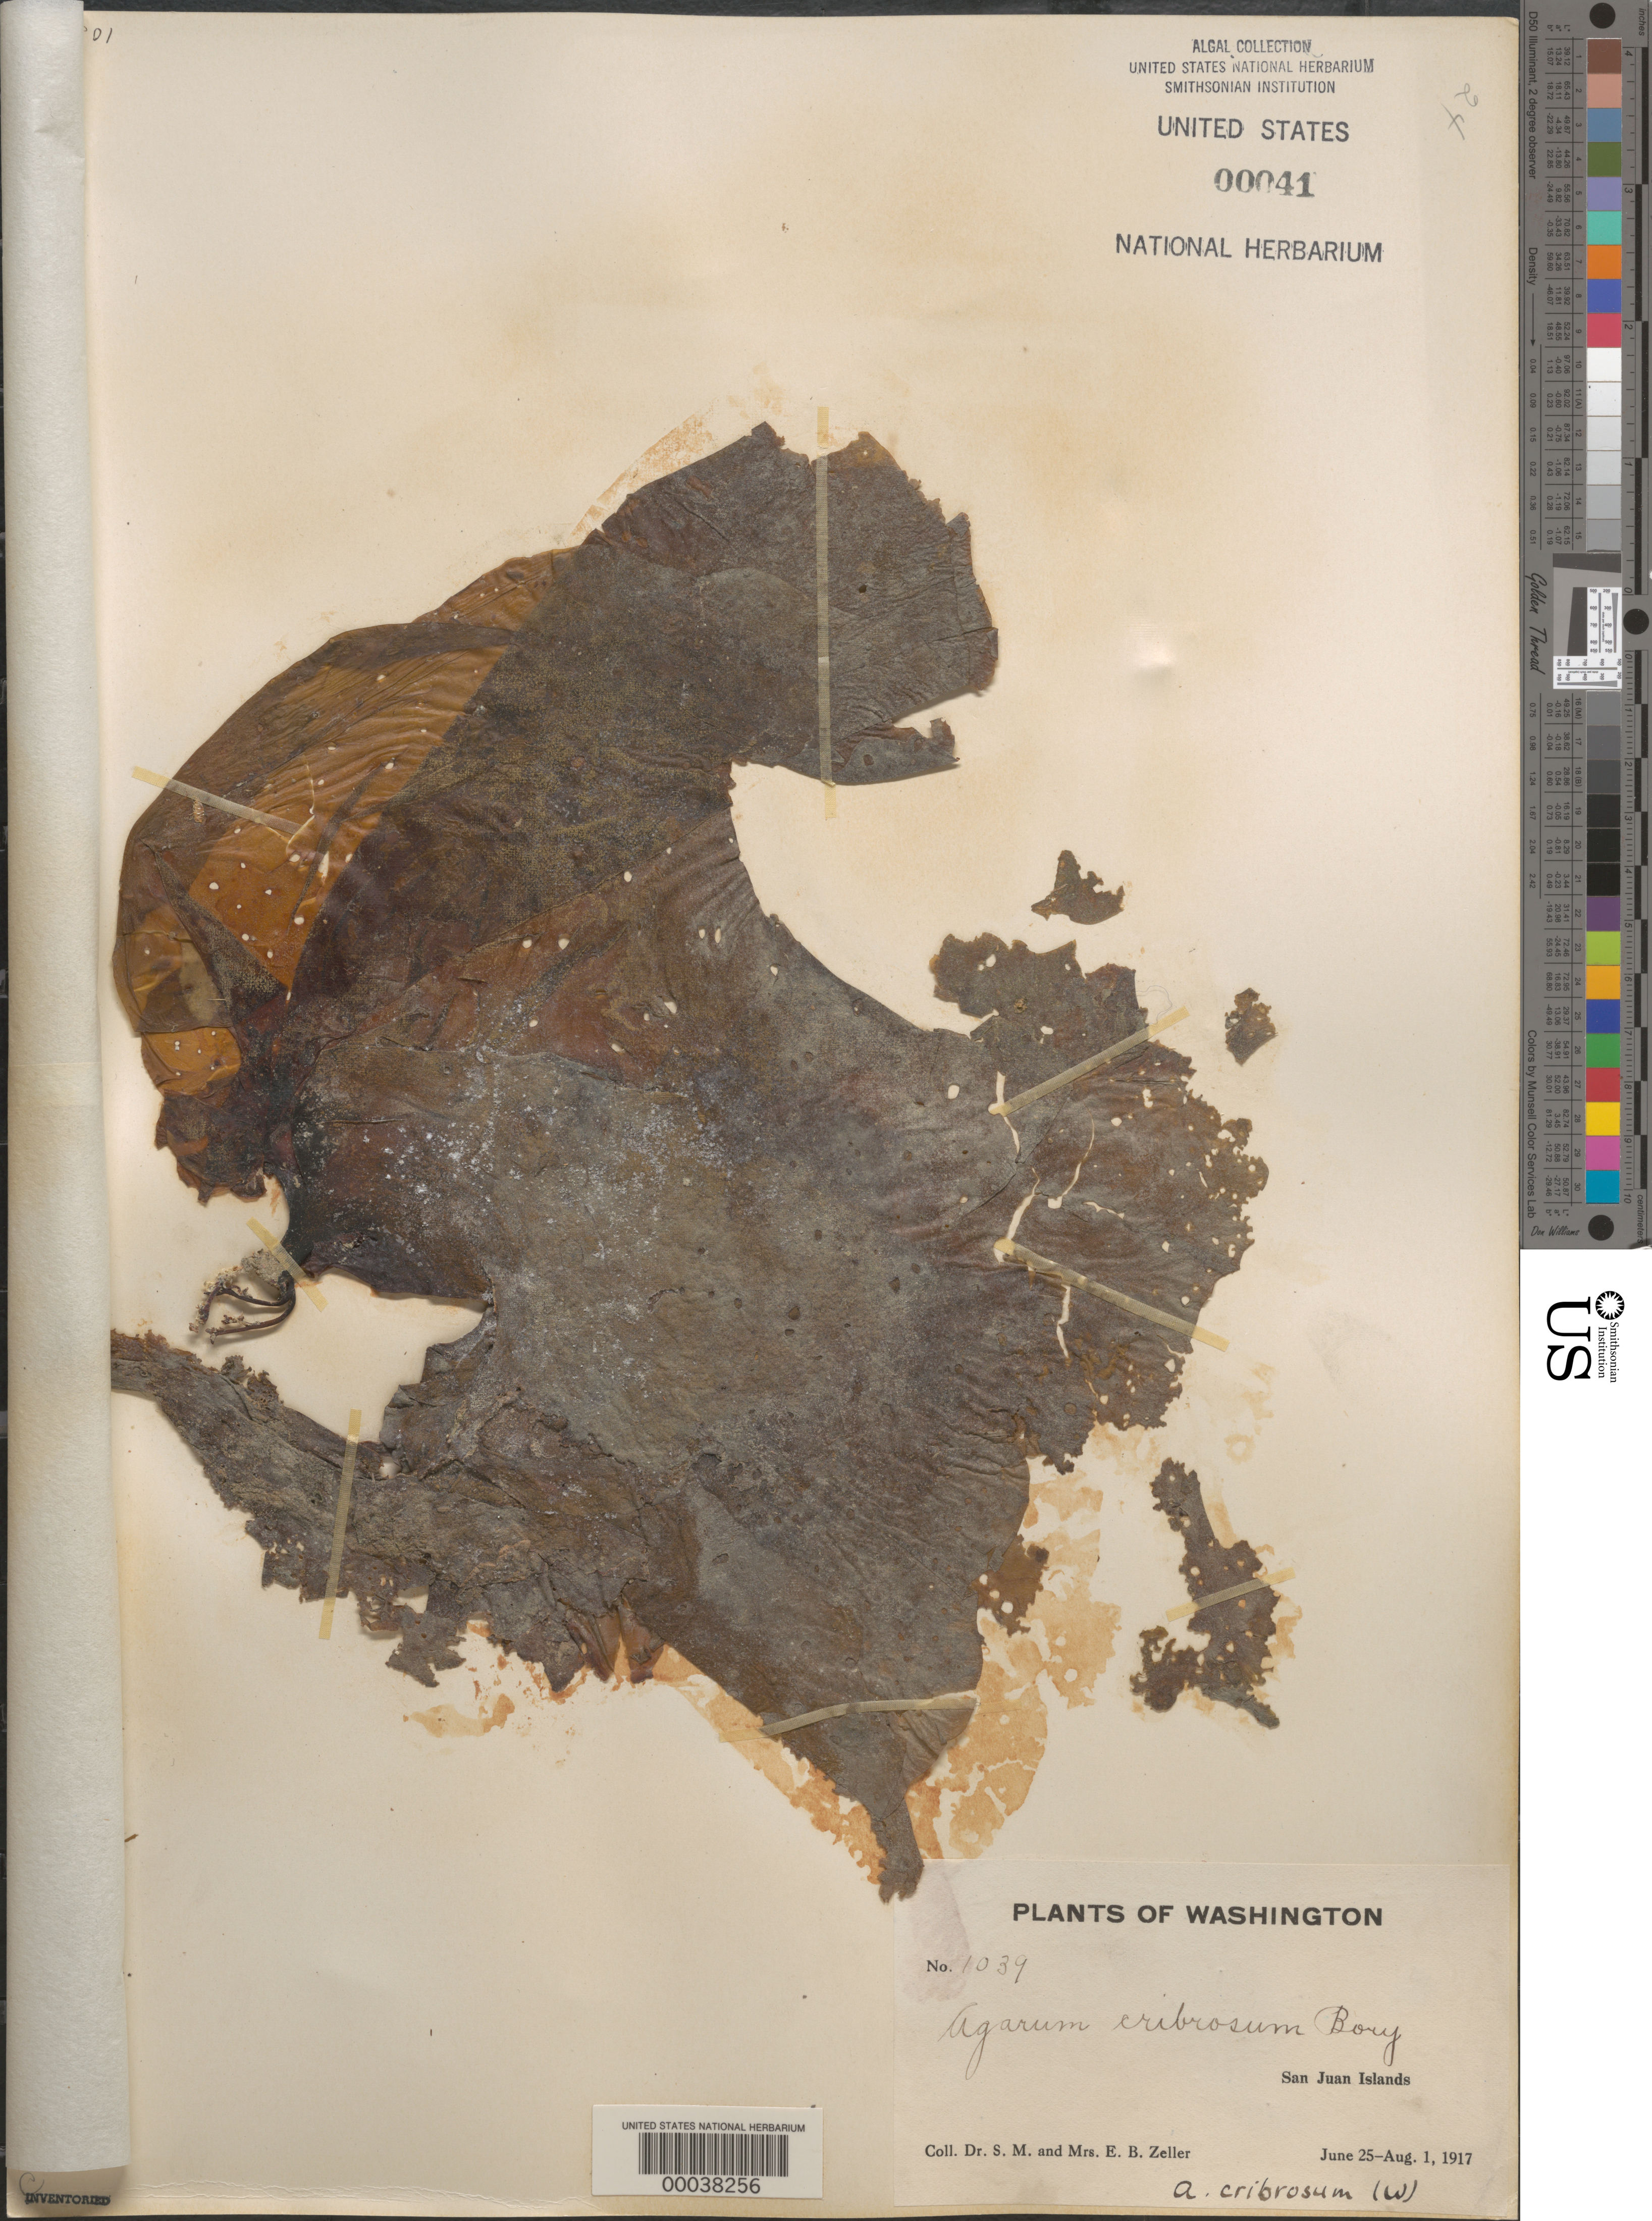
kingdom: Chromista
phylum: Ochrophyta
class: Phaeophyceae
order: Laminariales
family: Costariaceae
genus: Agarum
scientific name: Agarum clathratum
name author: Dumortier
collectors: S. Zeller & E. Zeller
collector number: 1039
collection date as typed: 25 Jun 1917 to 01 Aug 1917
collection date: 1917-06-25/1917-08-01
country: United States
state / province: Washington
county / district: San Juan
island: San Juan Islands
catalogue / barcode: US 41